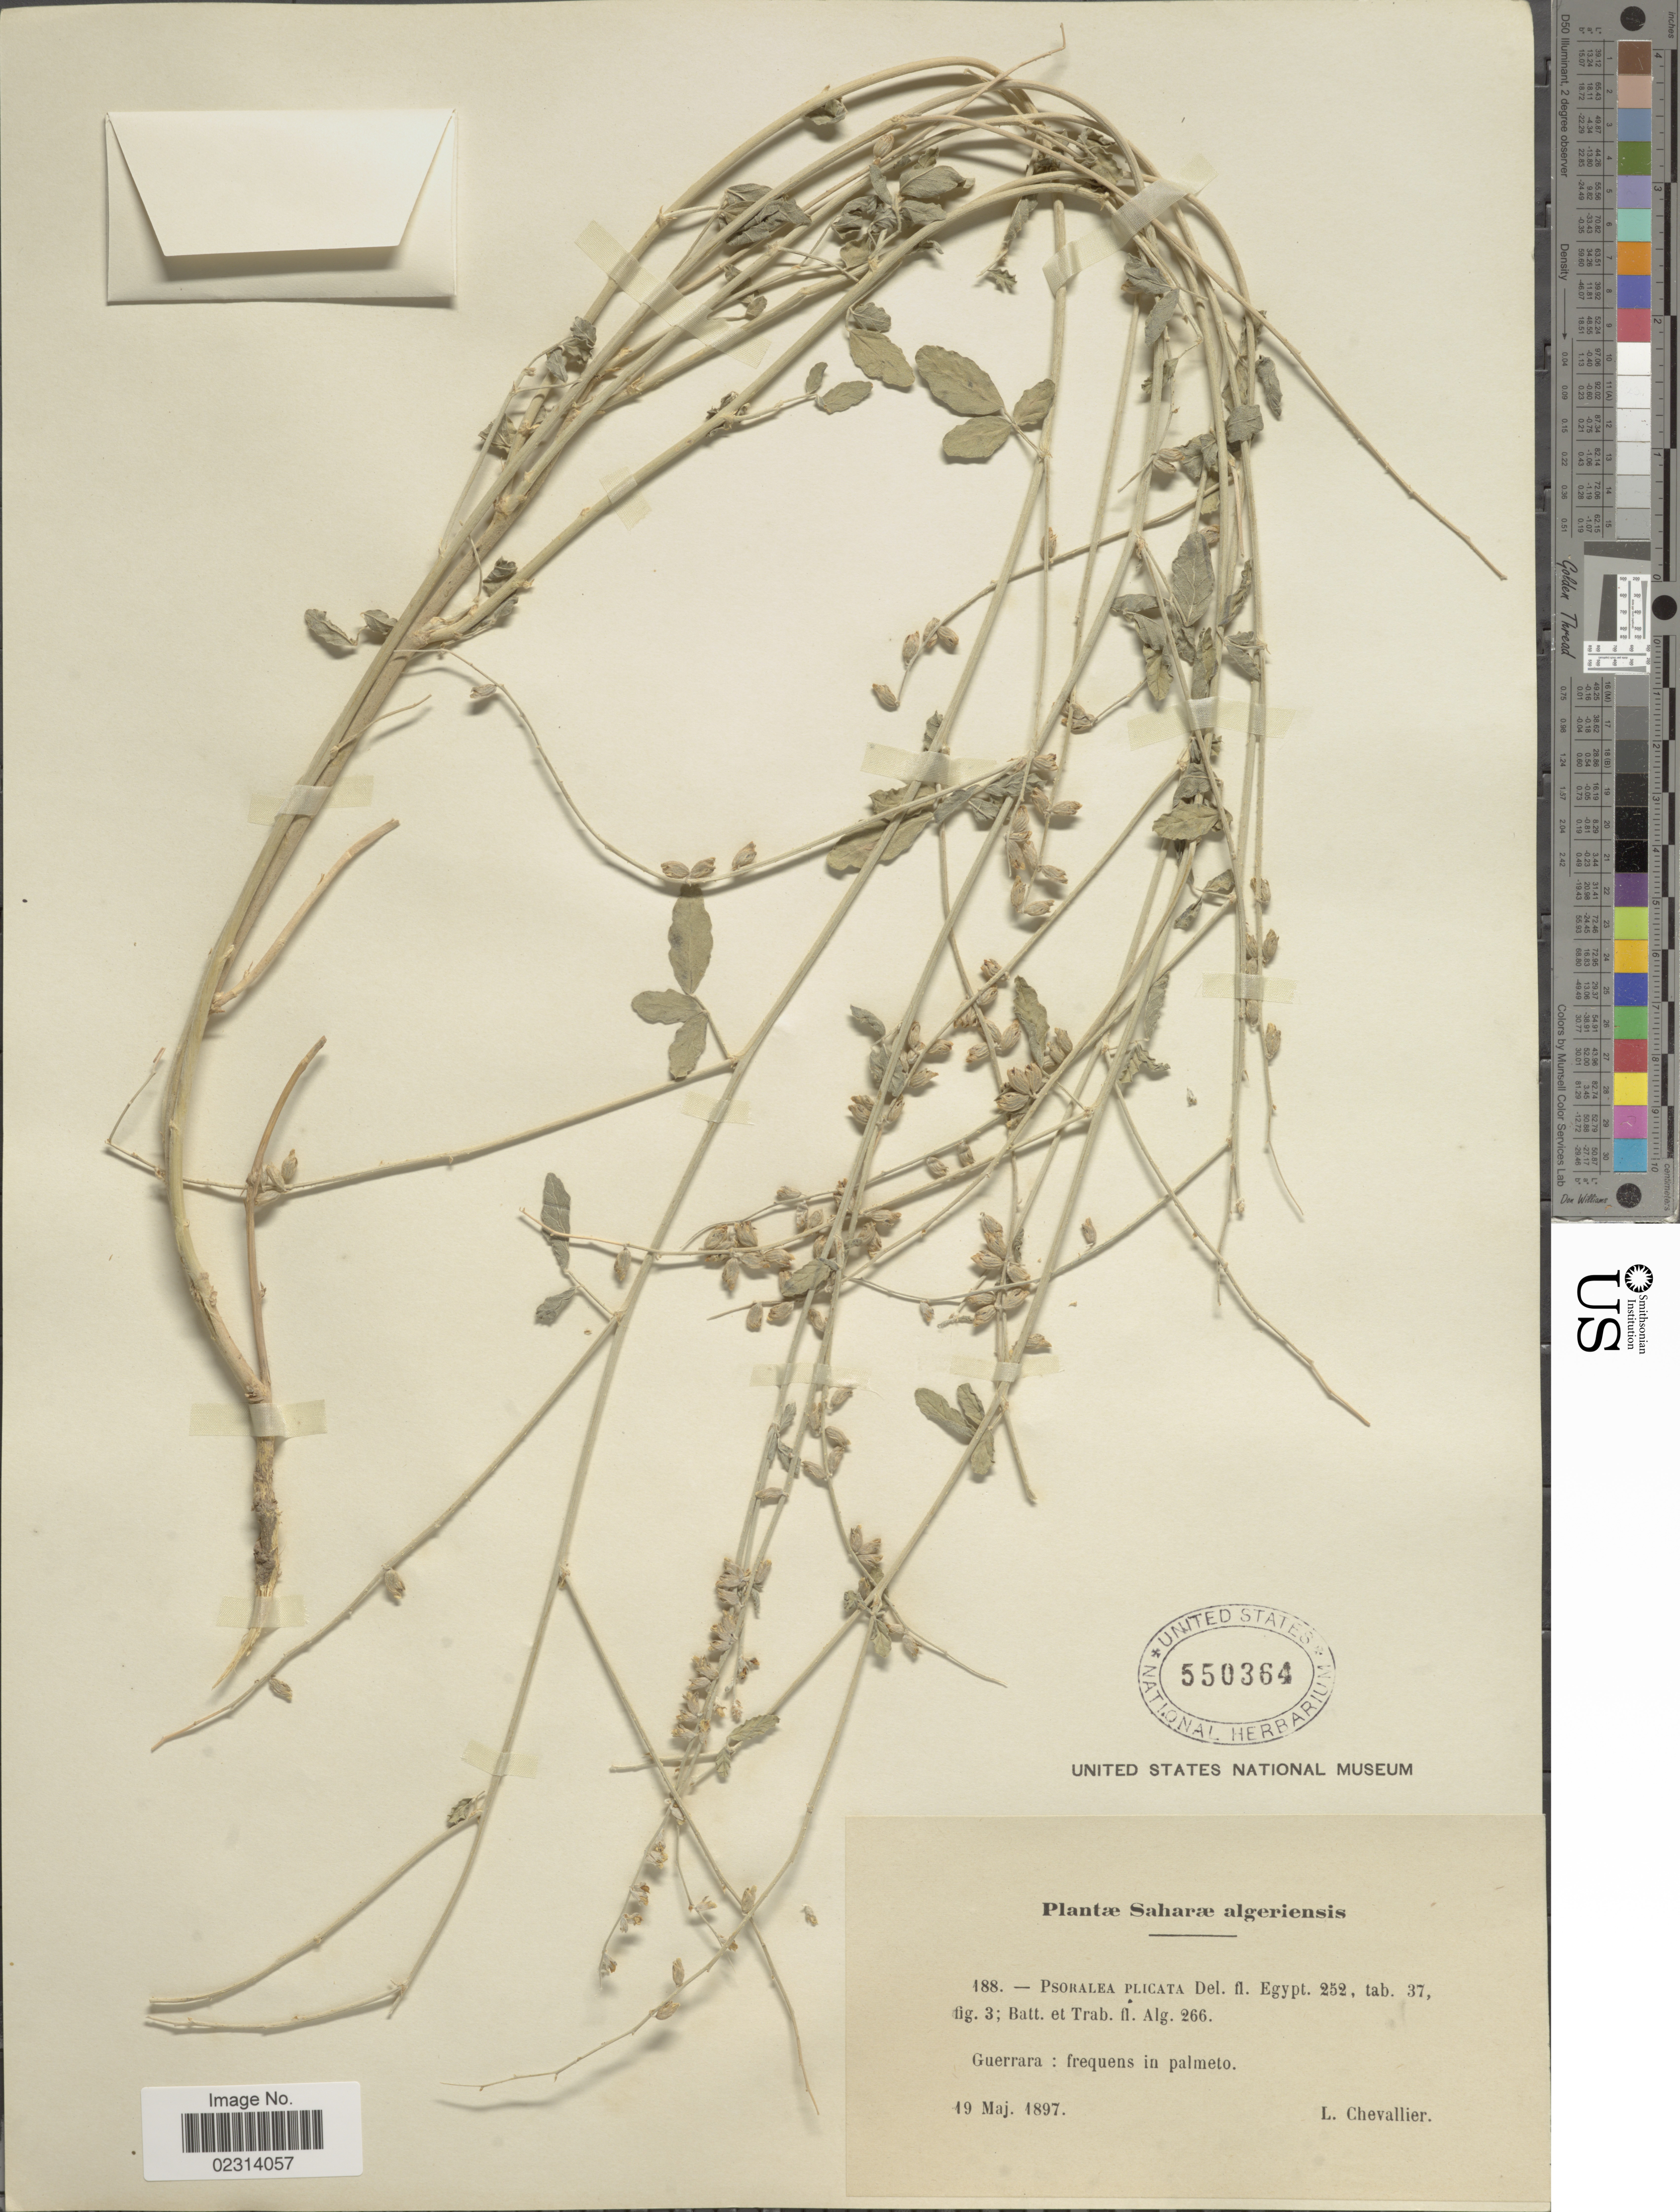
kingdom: Plantae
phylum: Tracheophyta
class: Magnoliopsida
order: Fabales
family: Fabaceae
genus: Cullen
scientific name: Cullen plicatum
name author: (Delile) C.H. Stirt.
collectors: L. Chevallier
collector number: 188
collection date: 1897-05-19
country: Algeria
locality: Saharae Algeriensis, Guerrara: frequens in palmeto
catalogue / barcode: US 550364